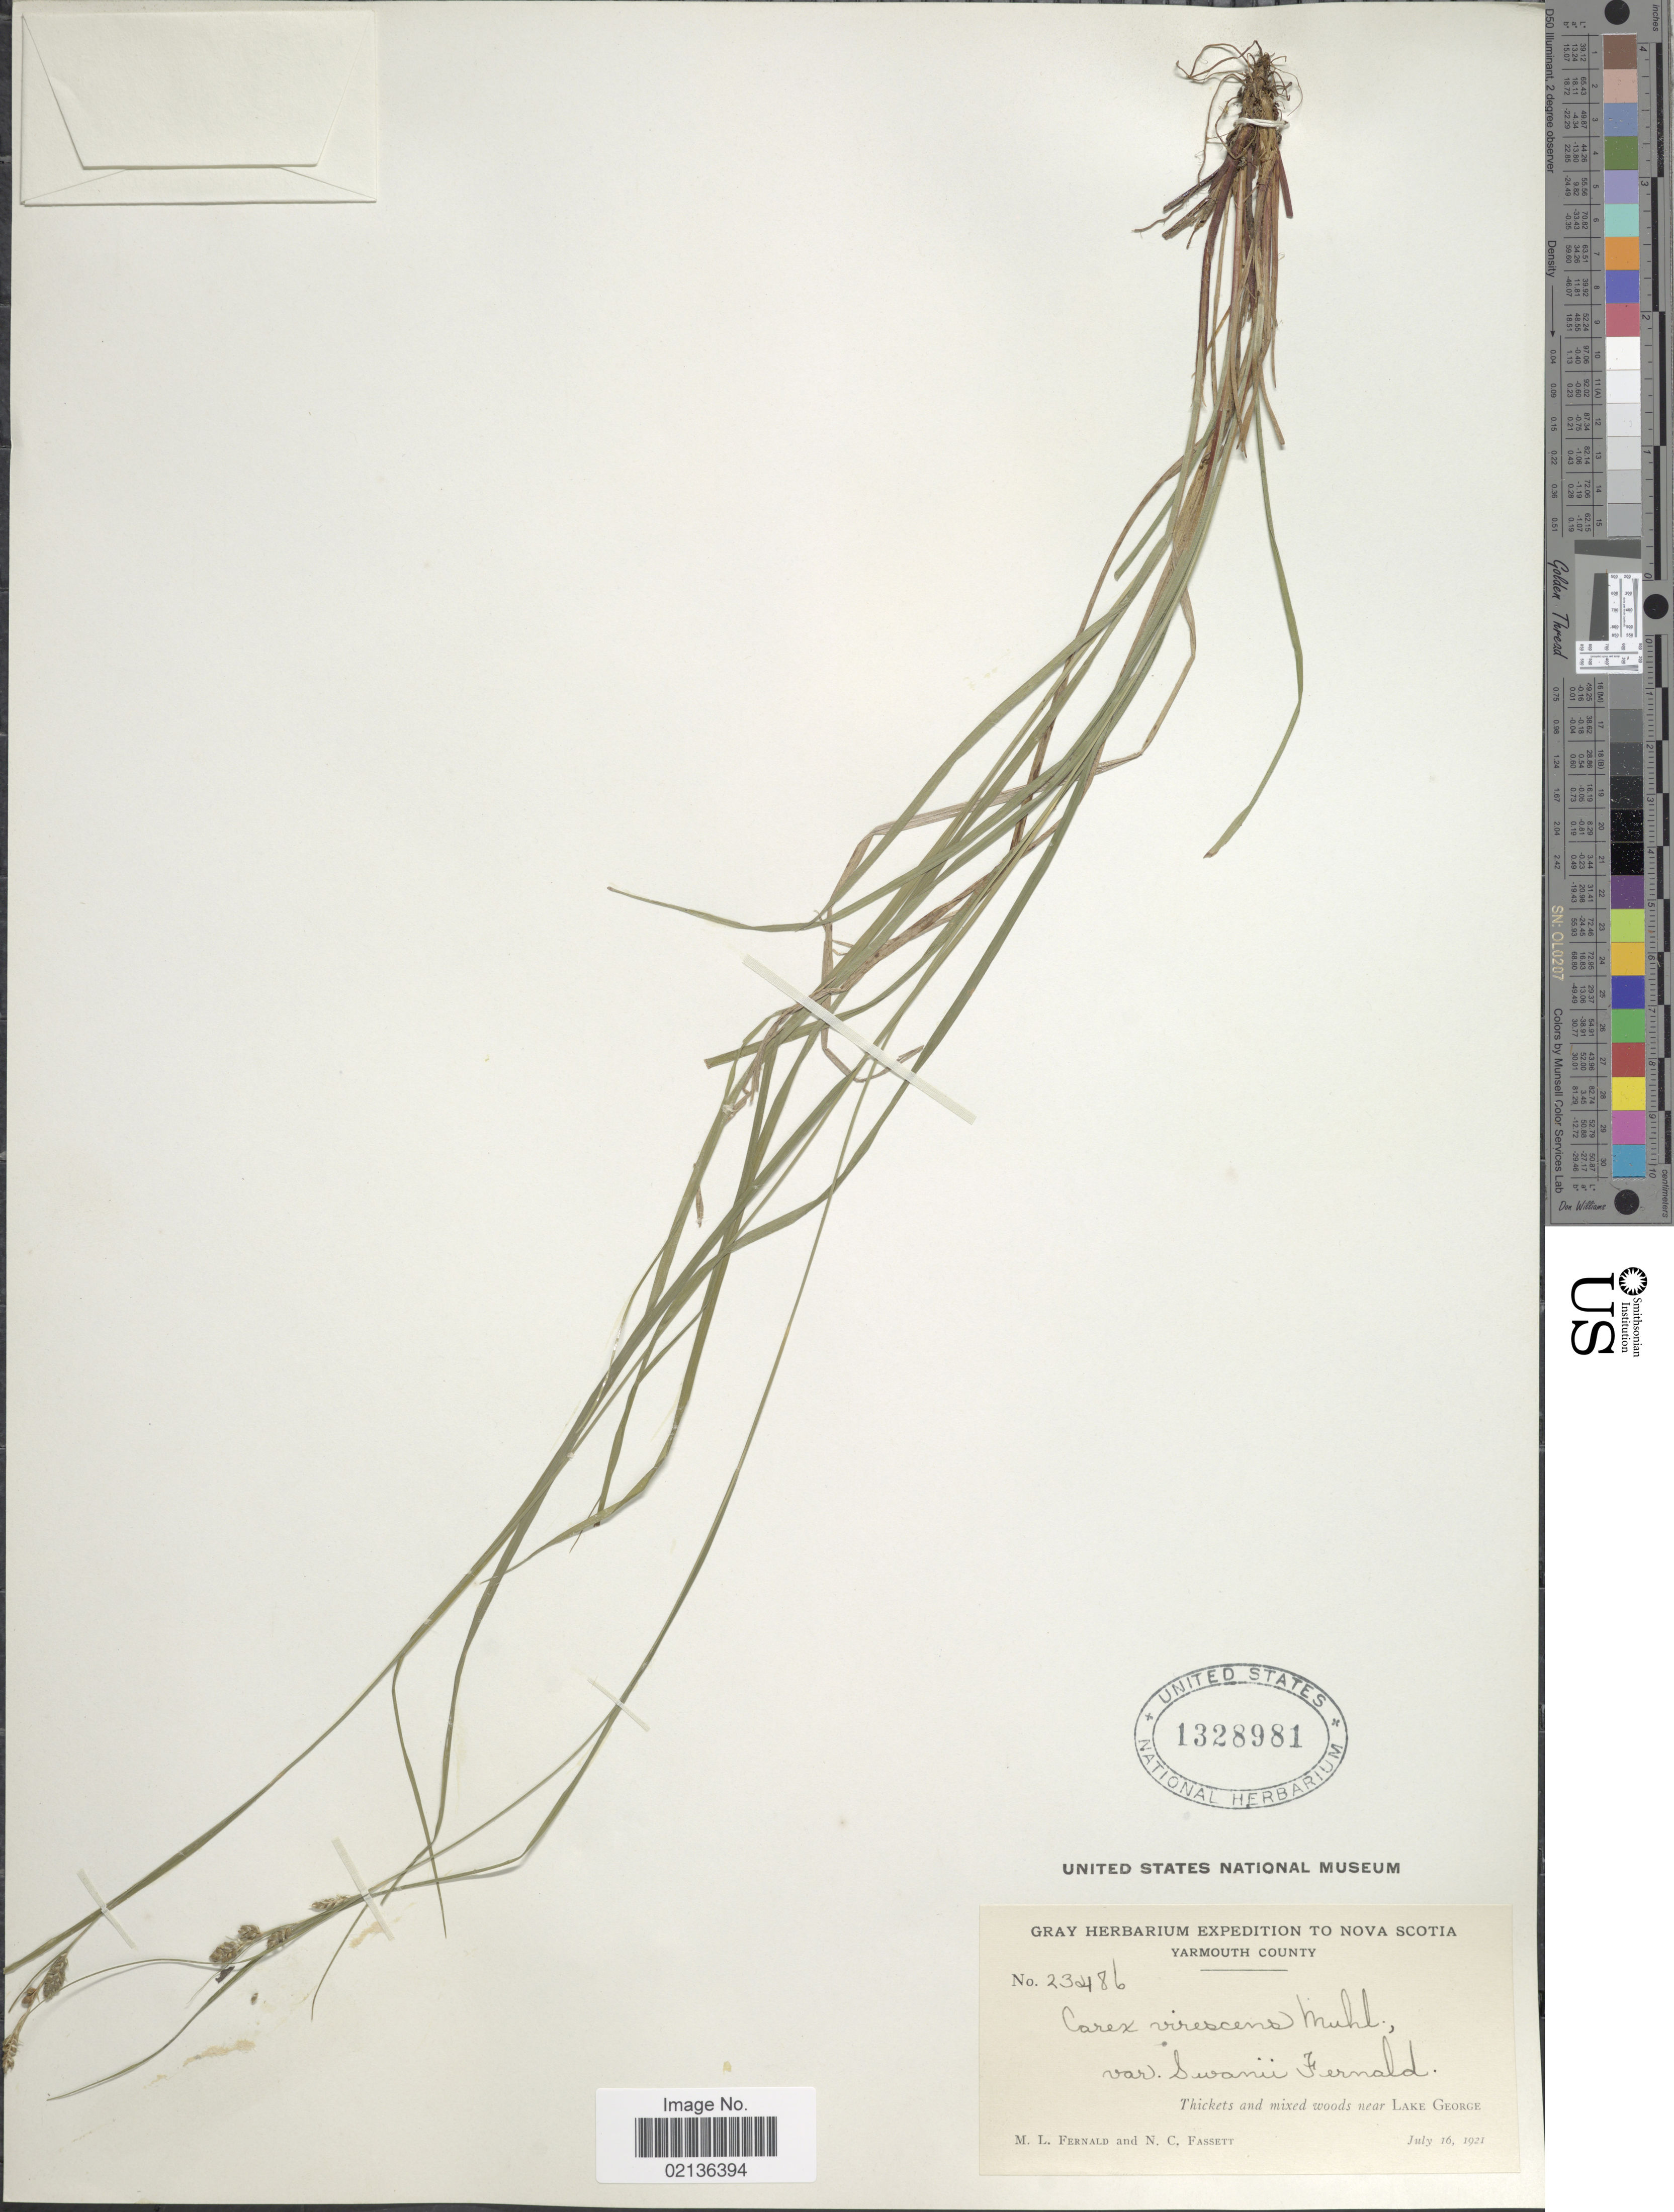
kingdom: Plantae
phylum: Tracheophyta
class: Liliopsida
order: Poales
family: Cyperaceae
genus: Carex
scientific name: Carex swanii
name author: (Fernald) Mack.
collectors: M. L. Fernald & N. C. Fassett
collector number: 23486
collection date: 1921-07-16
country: Canada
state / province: Nova Scotia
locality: Yarmouth County, Thickets and mixed woods near Lake George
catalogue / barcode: US 1328981